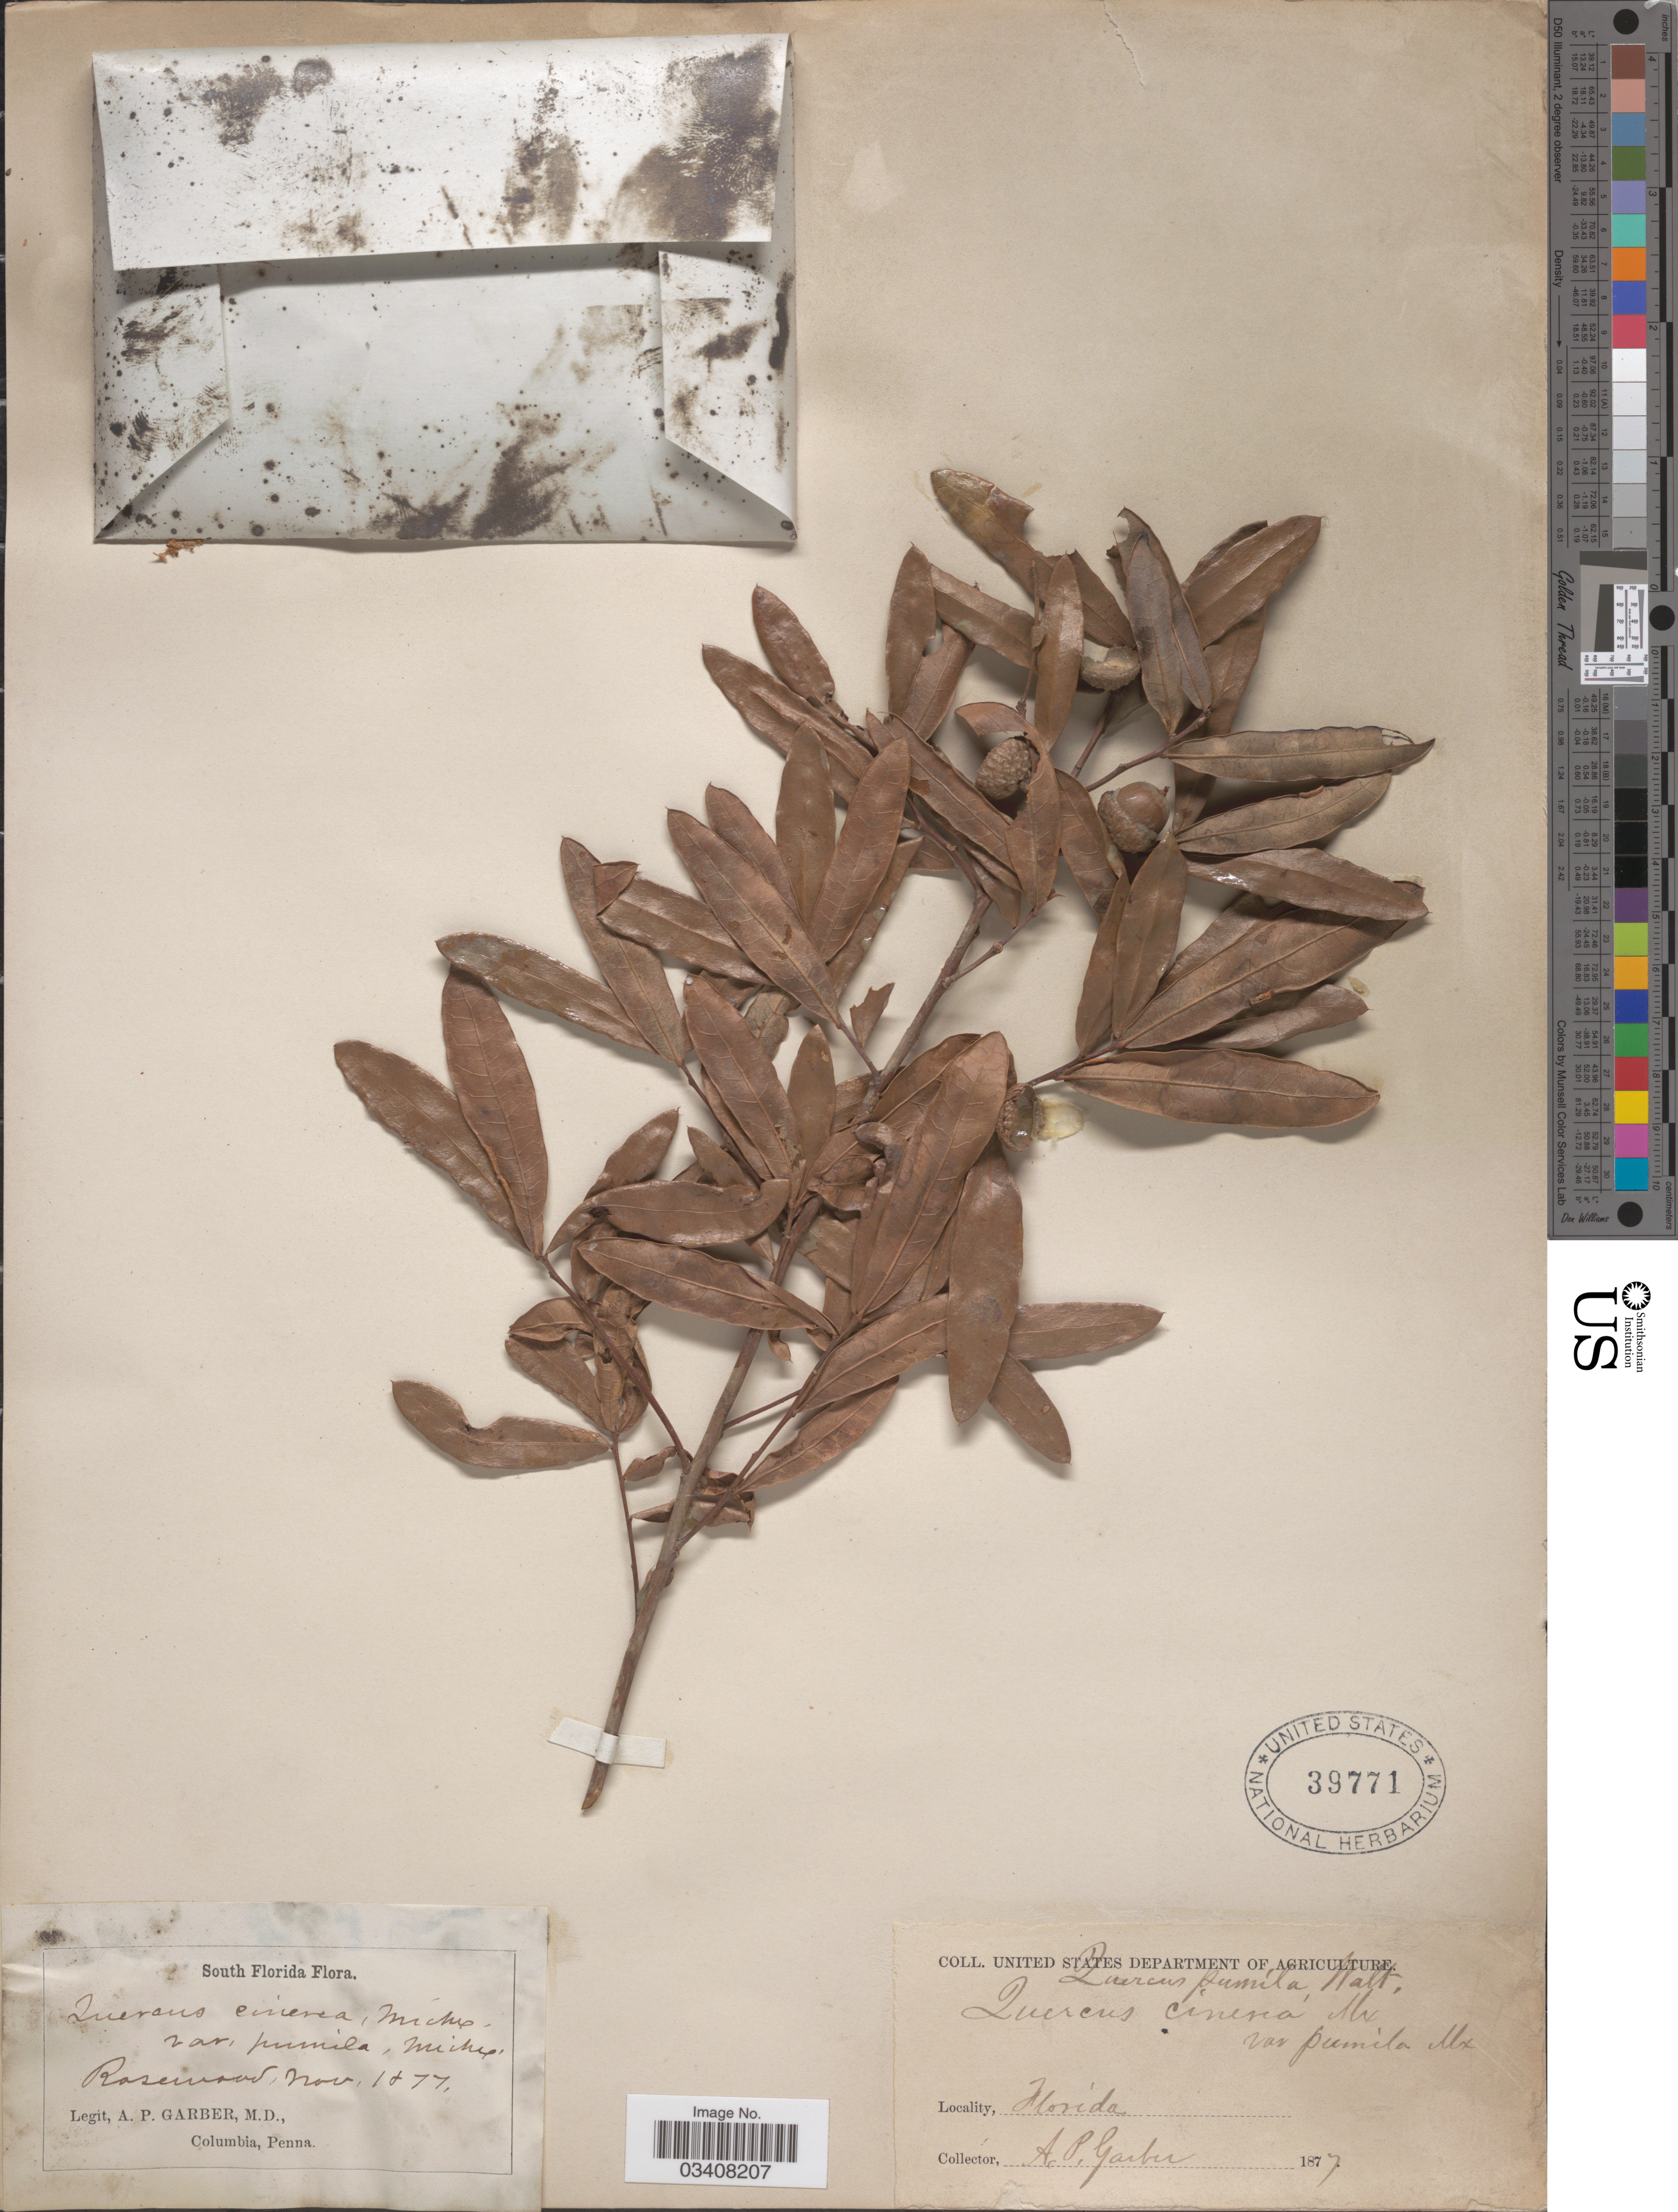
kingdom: Plantae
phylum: Tracheophyta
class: Magnoliopsida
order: Fagales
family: Fagaceae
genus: Quercus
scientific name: Quercus pumila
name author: Walter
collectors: A. P. Garber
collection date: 1877-11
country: United States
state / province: Florida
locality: South Florida. Rosewood.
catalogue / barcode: US 39771